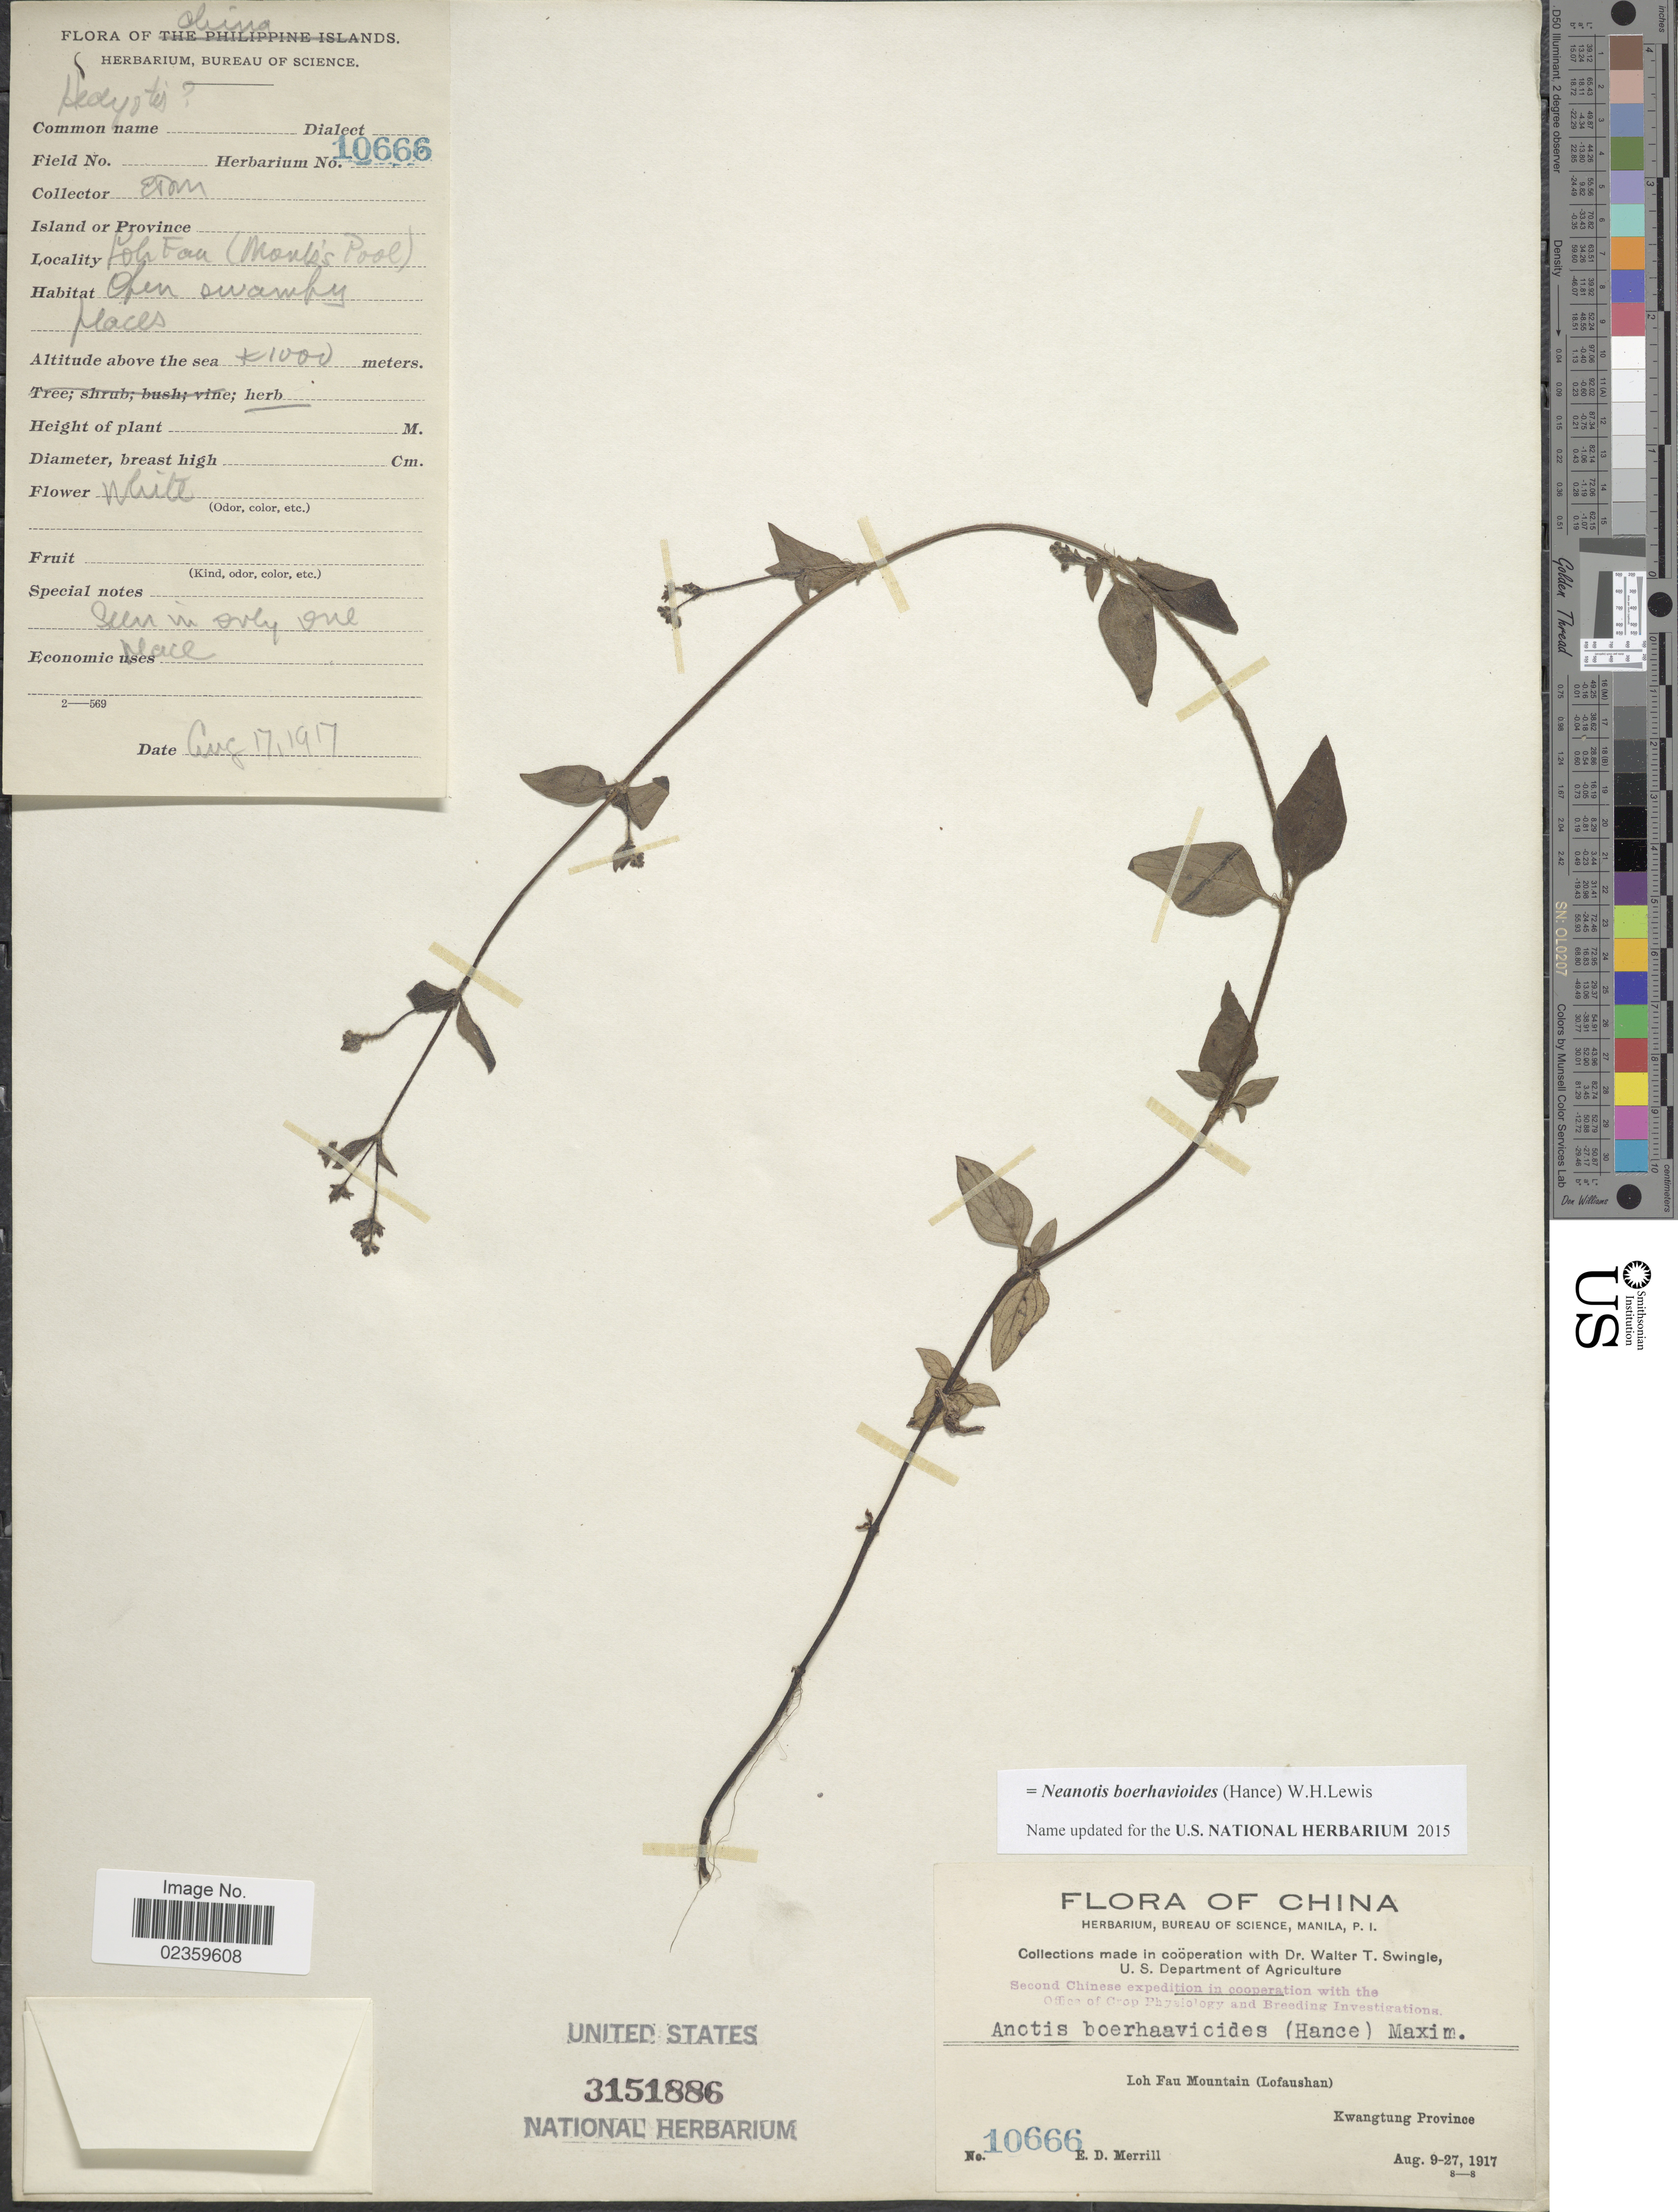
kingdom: Plantae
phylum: Tracheophyta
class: Magnoliopsida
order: Gentianales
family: Rubiaceae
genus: Neanotis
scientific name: Neanotis boerhavioides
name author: (Hance) W.H. Lewis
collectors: E. D. Merrill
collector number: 10666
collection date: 1917-08-17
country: China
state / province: Guangdong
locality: Loh Fau Mountain (Lofaushan). Kwangtung Province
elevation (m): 1000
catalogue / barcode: US 3151886